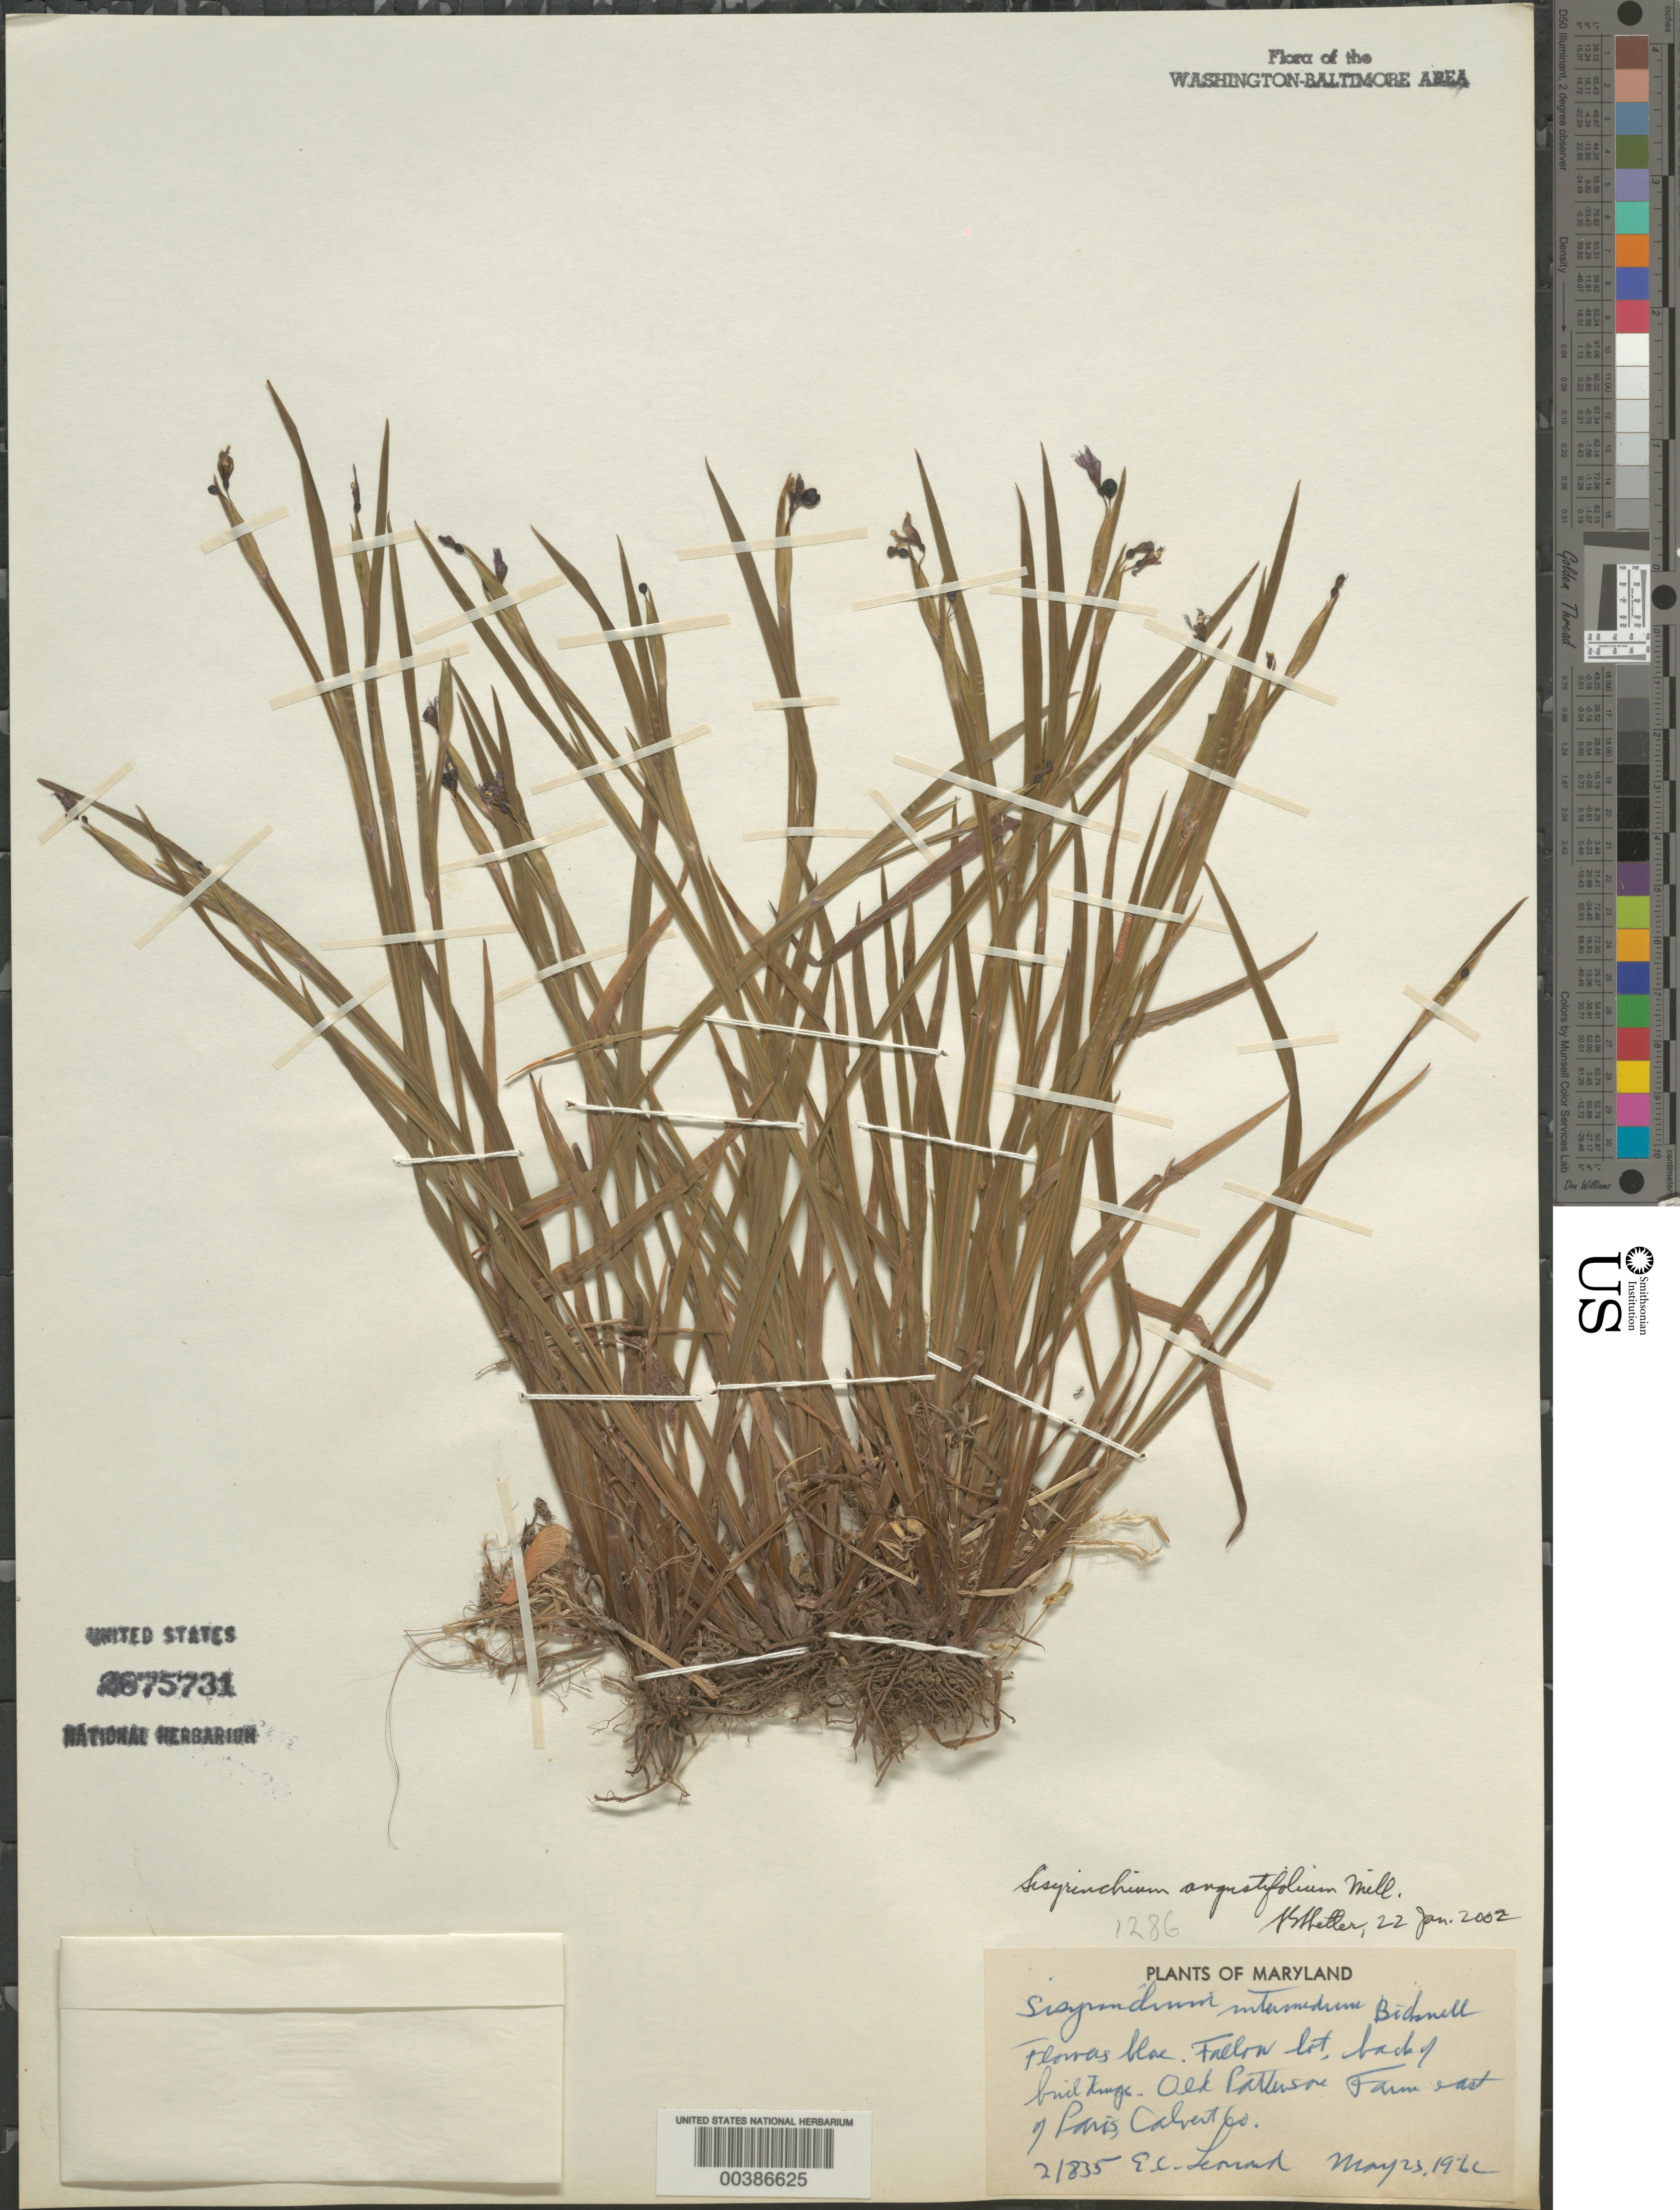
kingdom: Plantae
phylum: Tracheophyta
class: Liliopsida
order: Asparagales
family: Iridaceae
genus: Sisyrinchium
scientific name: Sisyrinchium angustifolium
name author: Mill.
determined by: Shetler, Stanwyn G., (US), NMNH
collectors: E. C. Leonard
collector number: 21835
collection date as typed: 23 May 1960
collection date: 1960-05-23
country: United States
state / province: Maryland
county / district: Calvert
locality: Old Patterson Farm, east of Paris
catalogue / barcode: US 2875731